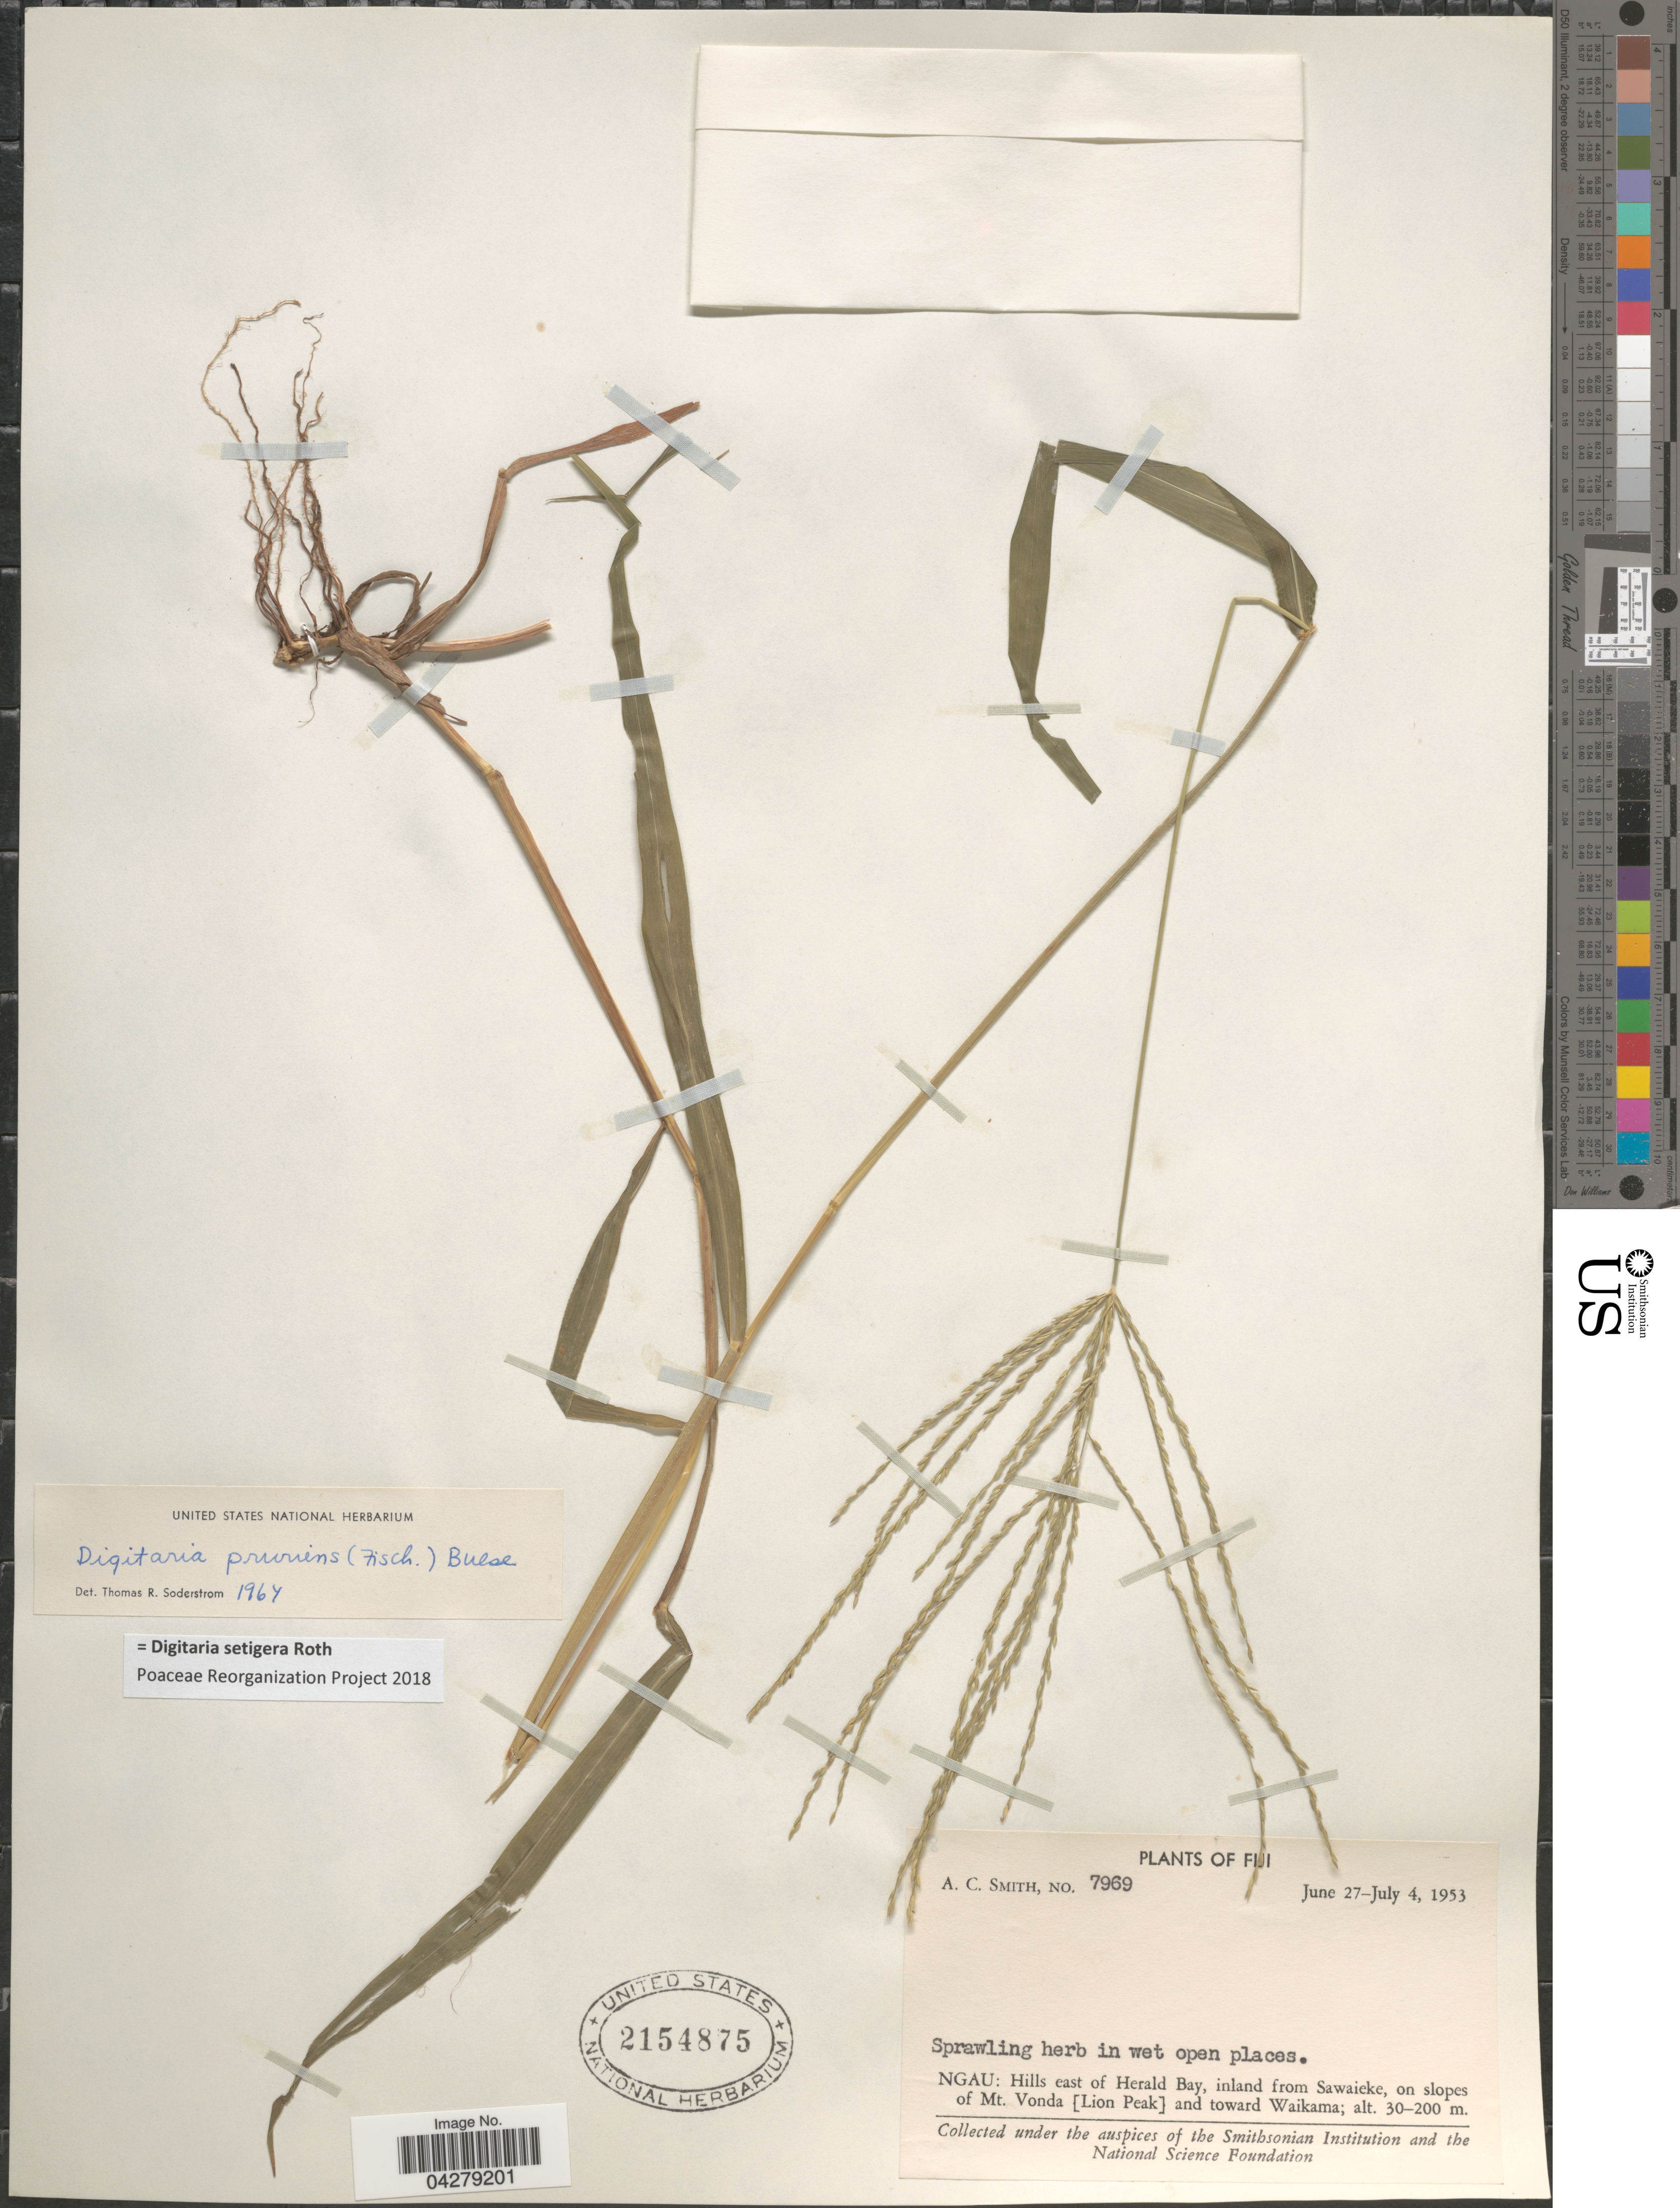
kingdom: Plantae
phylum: Tracheophyta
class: Liliopsida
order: Poales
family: Poaceae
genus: Digitaria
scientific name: Digitaria setigera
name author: Roth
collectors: A. C. Smith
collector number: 7969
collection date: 1953-06-27/1953-07-04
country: Fiji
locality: Ngau: Hills east of Herald Bay, inland from Sawaieke, on slopes of Mt. Vonda [Lion Peak] and towar Waikama.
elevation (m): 30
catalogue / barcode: US 2154875